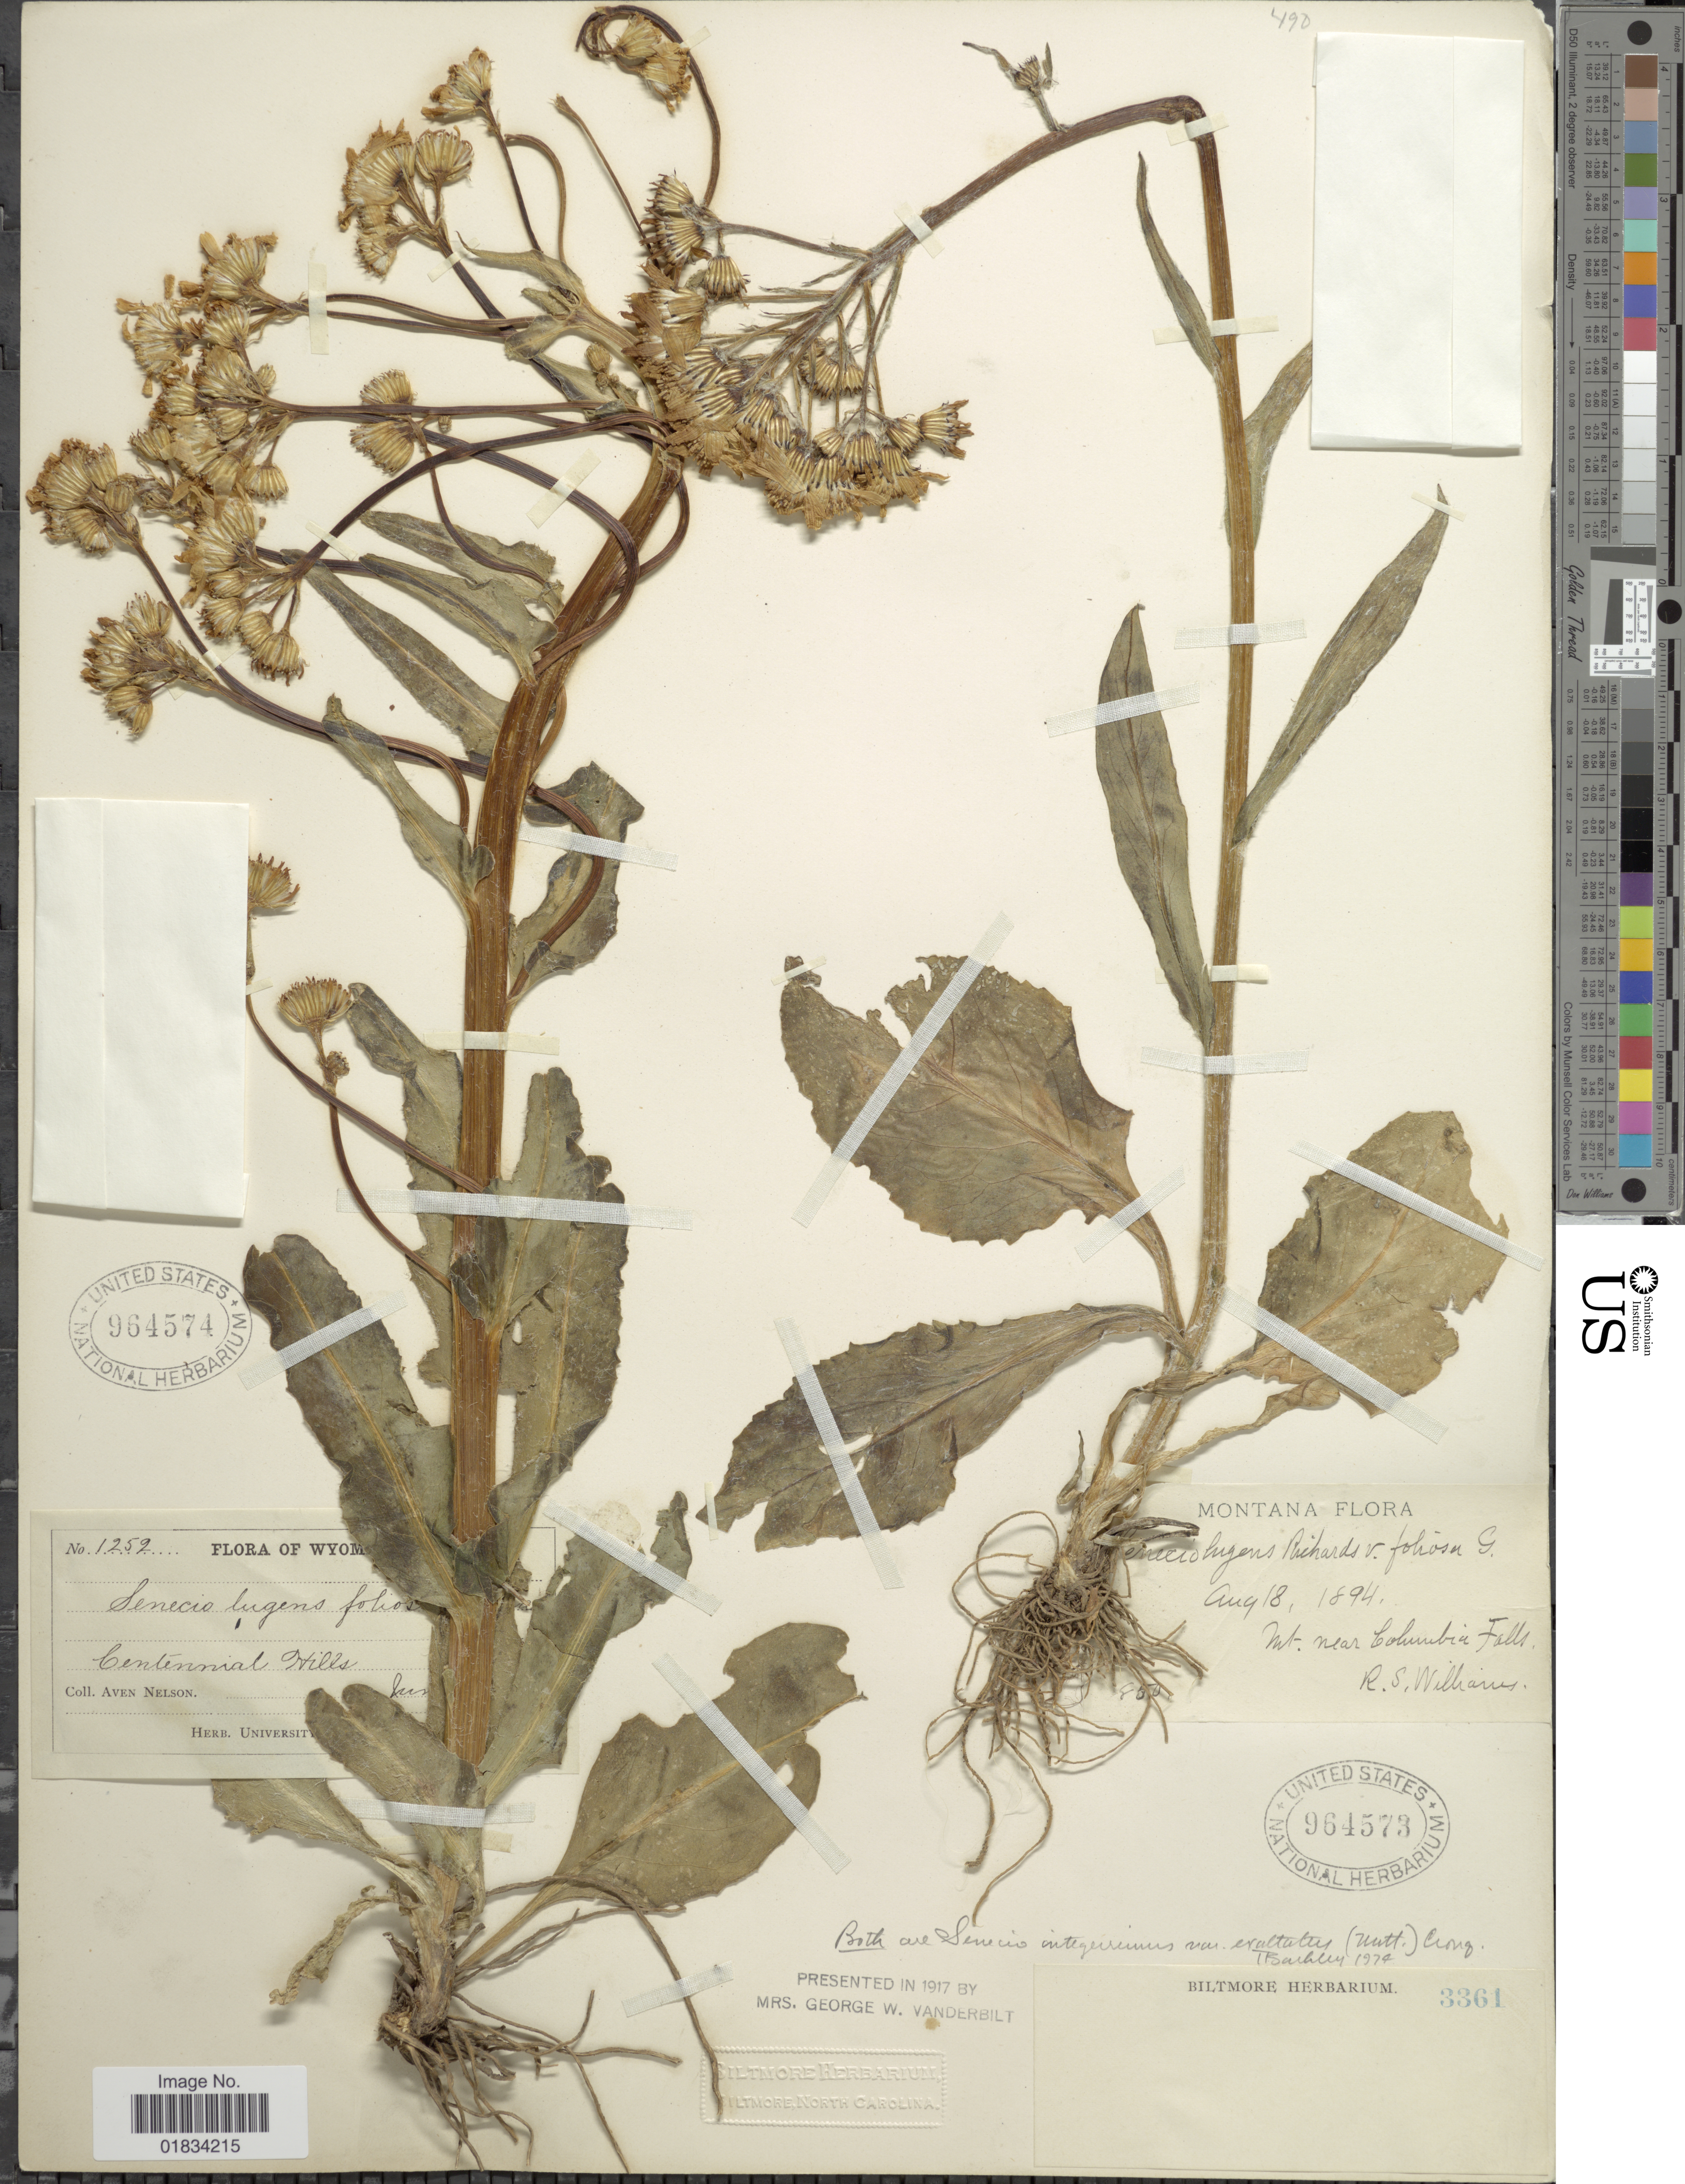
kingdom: Plantae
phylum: Tracheophyta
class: Magnoliopsida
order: Asterales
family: Asteraceae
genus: Senecio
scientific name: Senecio integerrimus var. exaltatus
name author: (Nutt.) Cronq.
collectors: R. S. Williams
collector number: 850*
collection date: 1894-08-18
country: United States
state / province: Montana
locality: Mt, near Columbia Falls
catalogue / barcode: US 964573-2